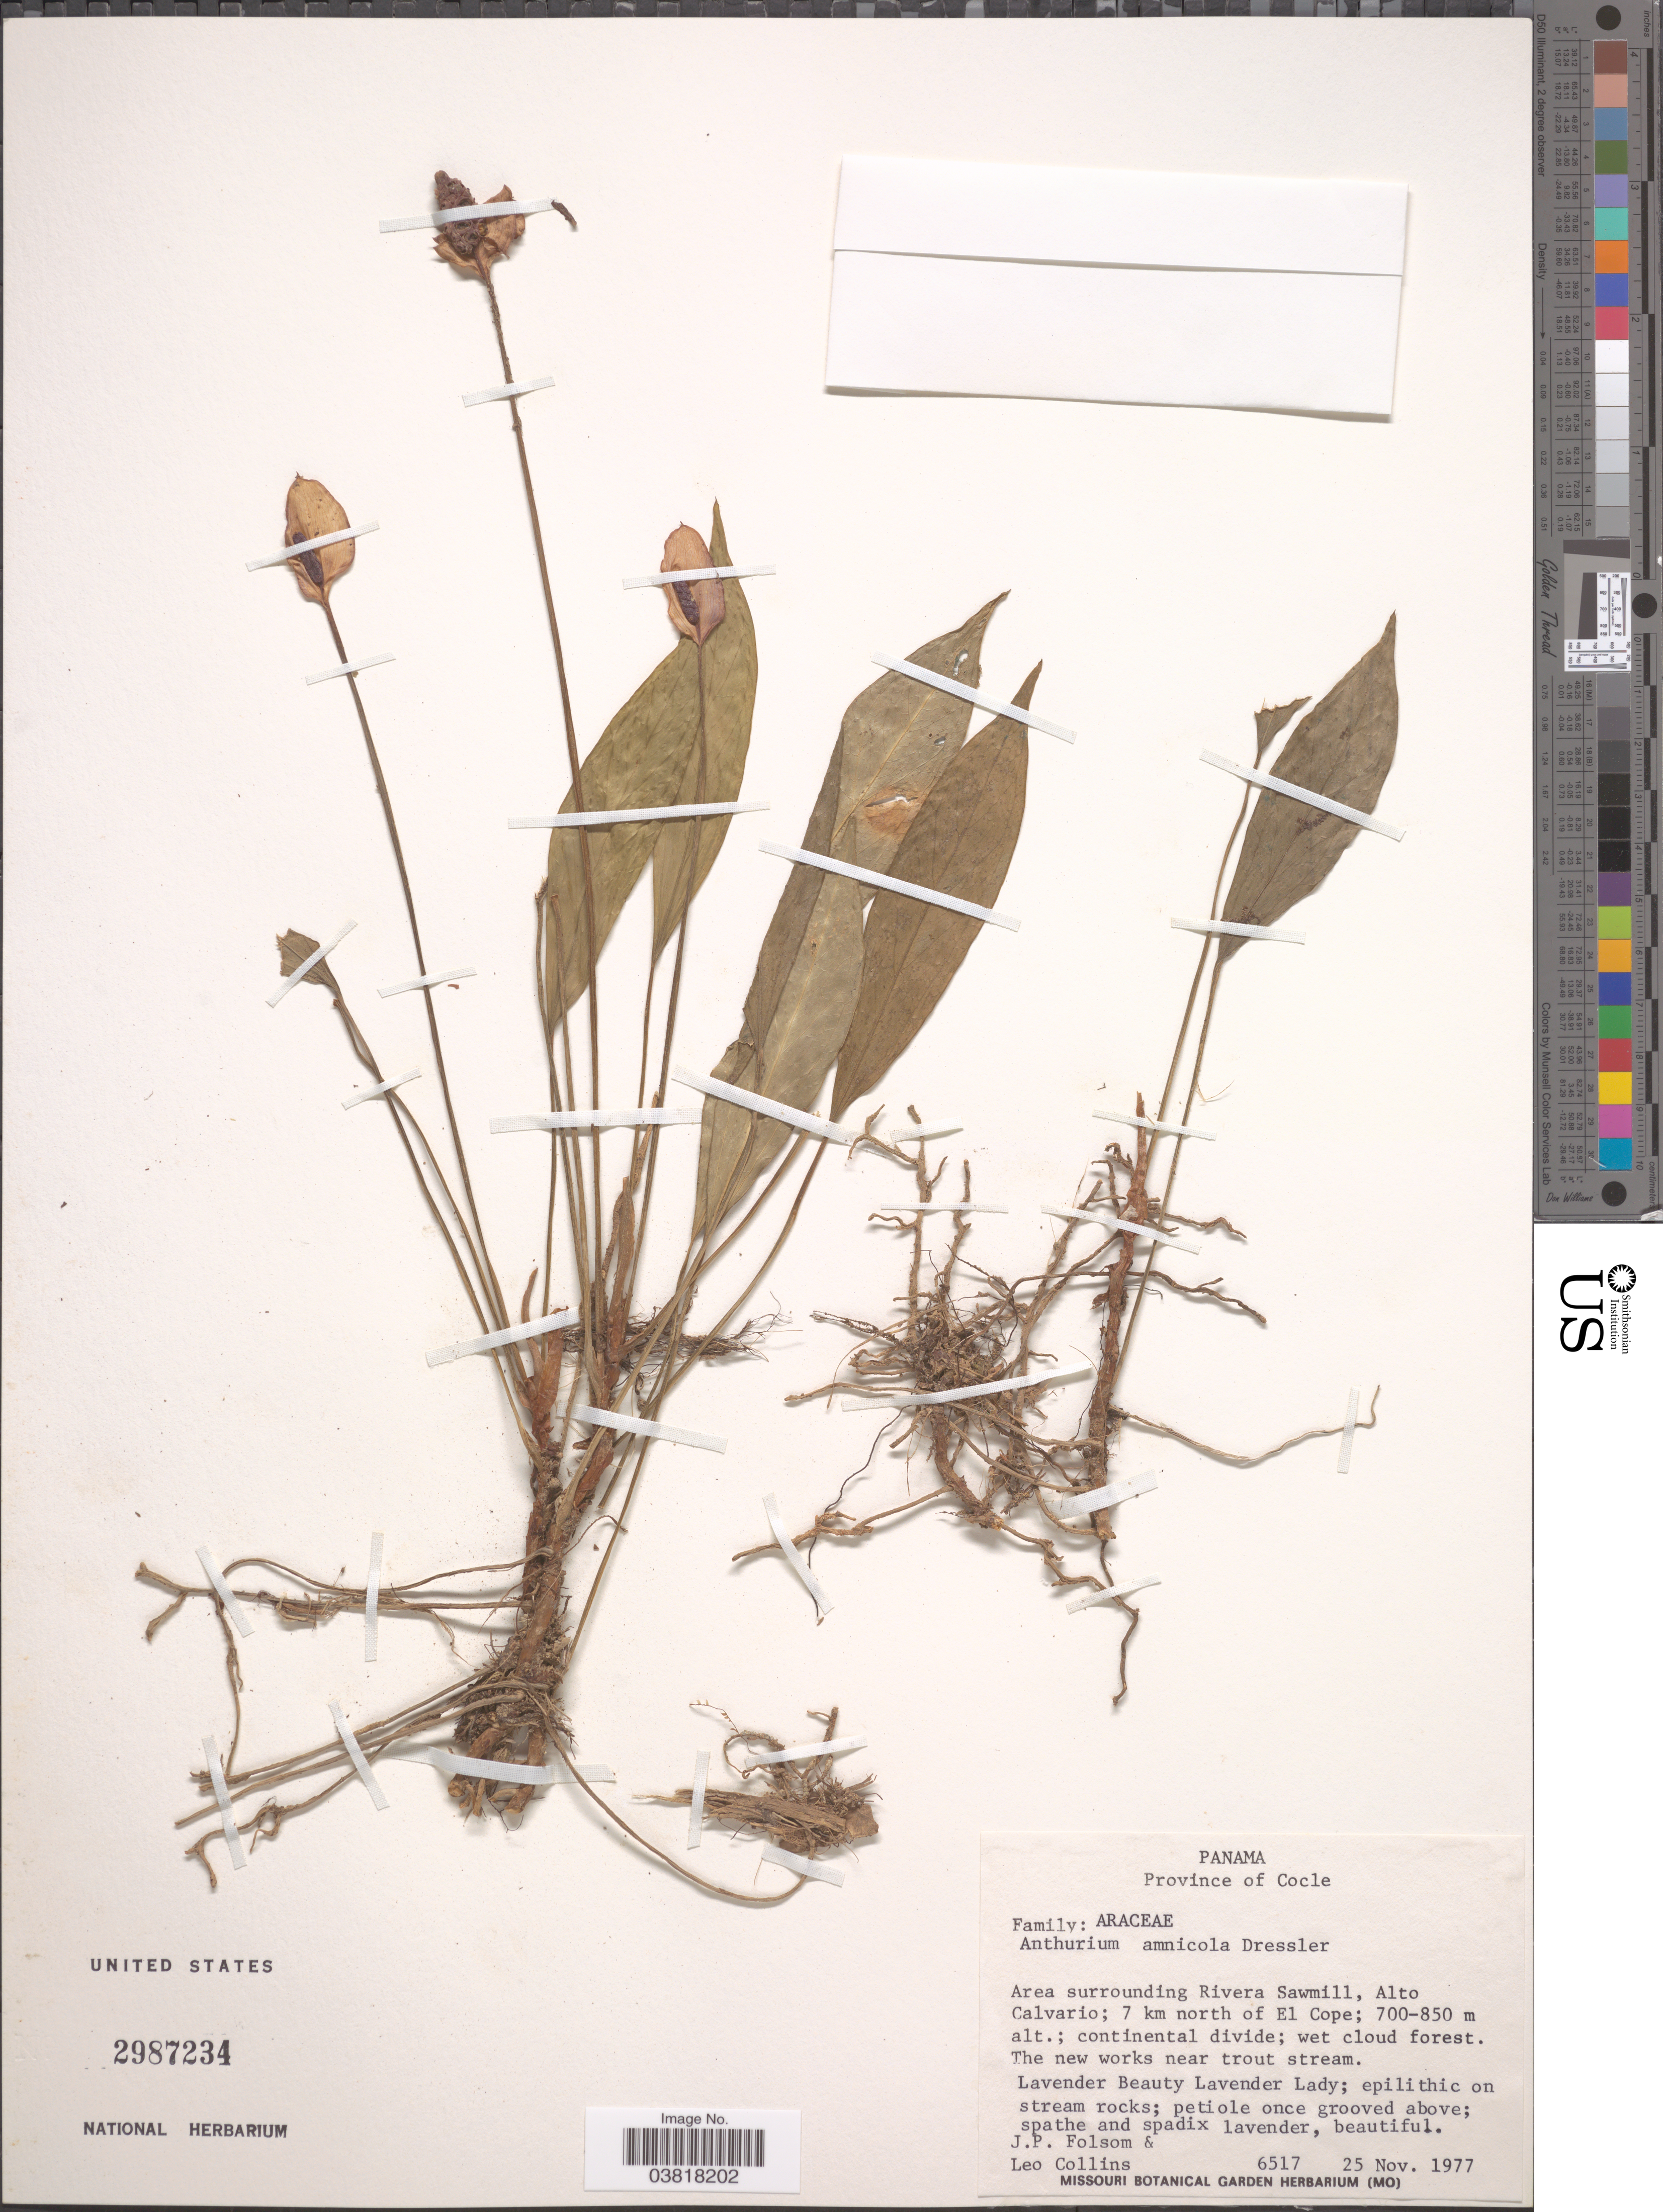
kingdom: Plantae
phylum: Tracheophyta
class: Liliopsida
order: Alismatales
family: Araceae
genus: Anthurium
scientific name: Anthurium amnicola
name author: Dressler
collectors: J. P. Folsom & L. Collins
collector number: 6517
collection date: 1977-11-25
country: Panama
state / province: Cocle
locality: Area surrounding Rivera Sawmill, Alto Calvario; 7 km north of El Cope.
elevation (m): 700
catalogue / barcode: US 2987234